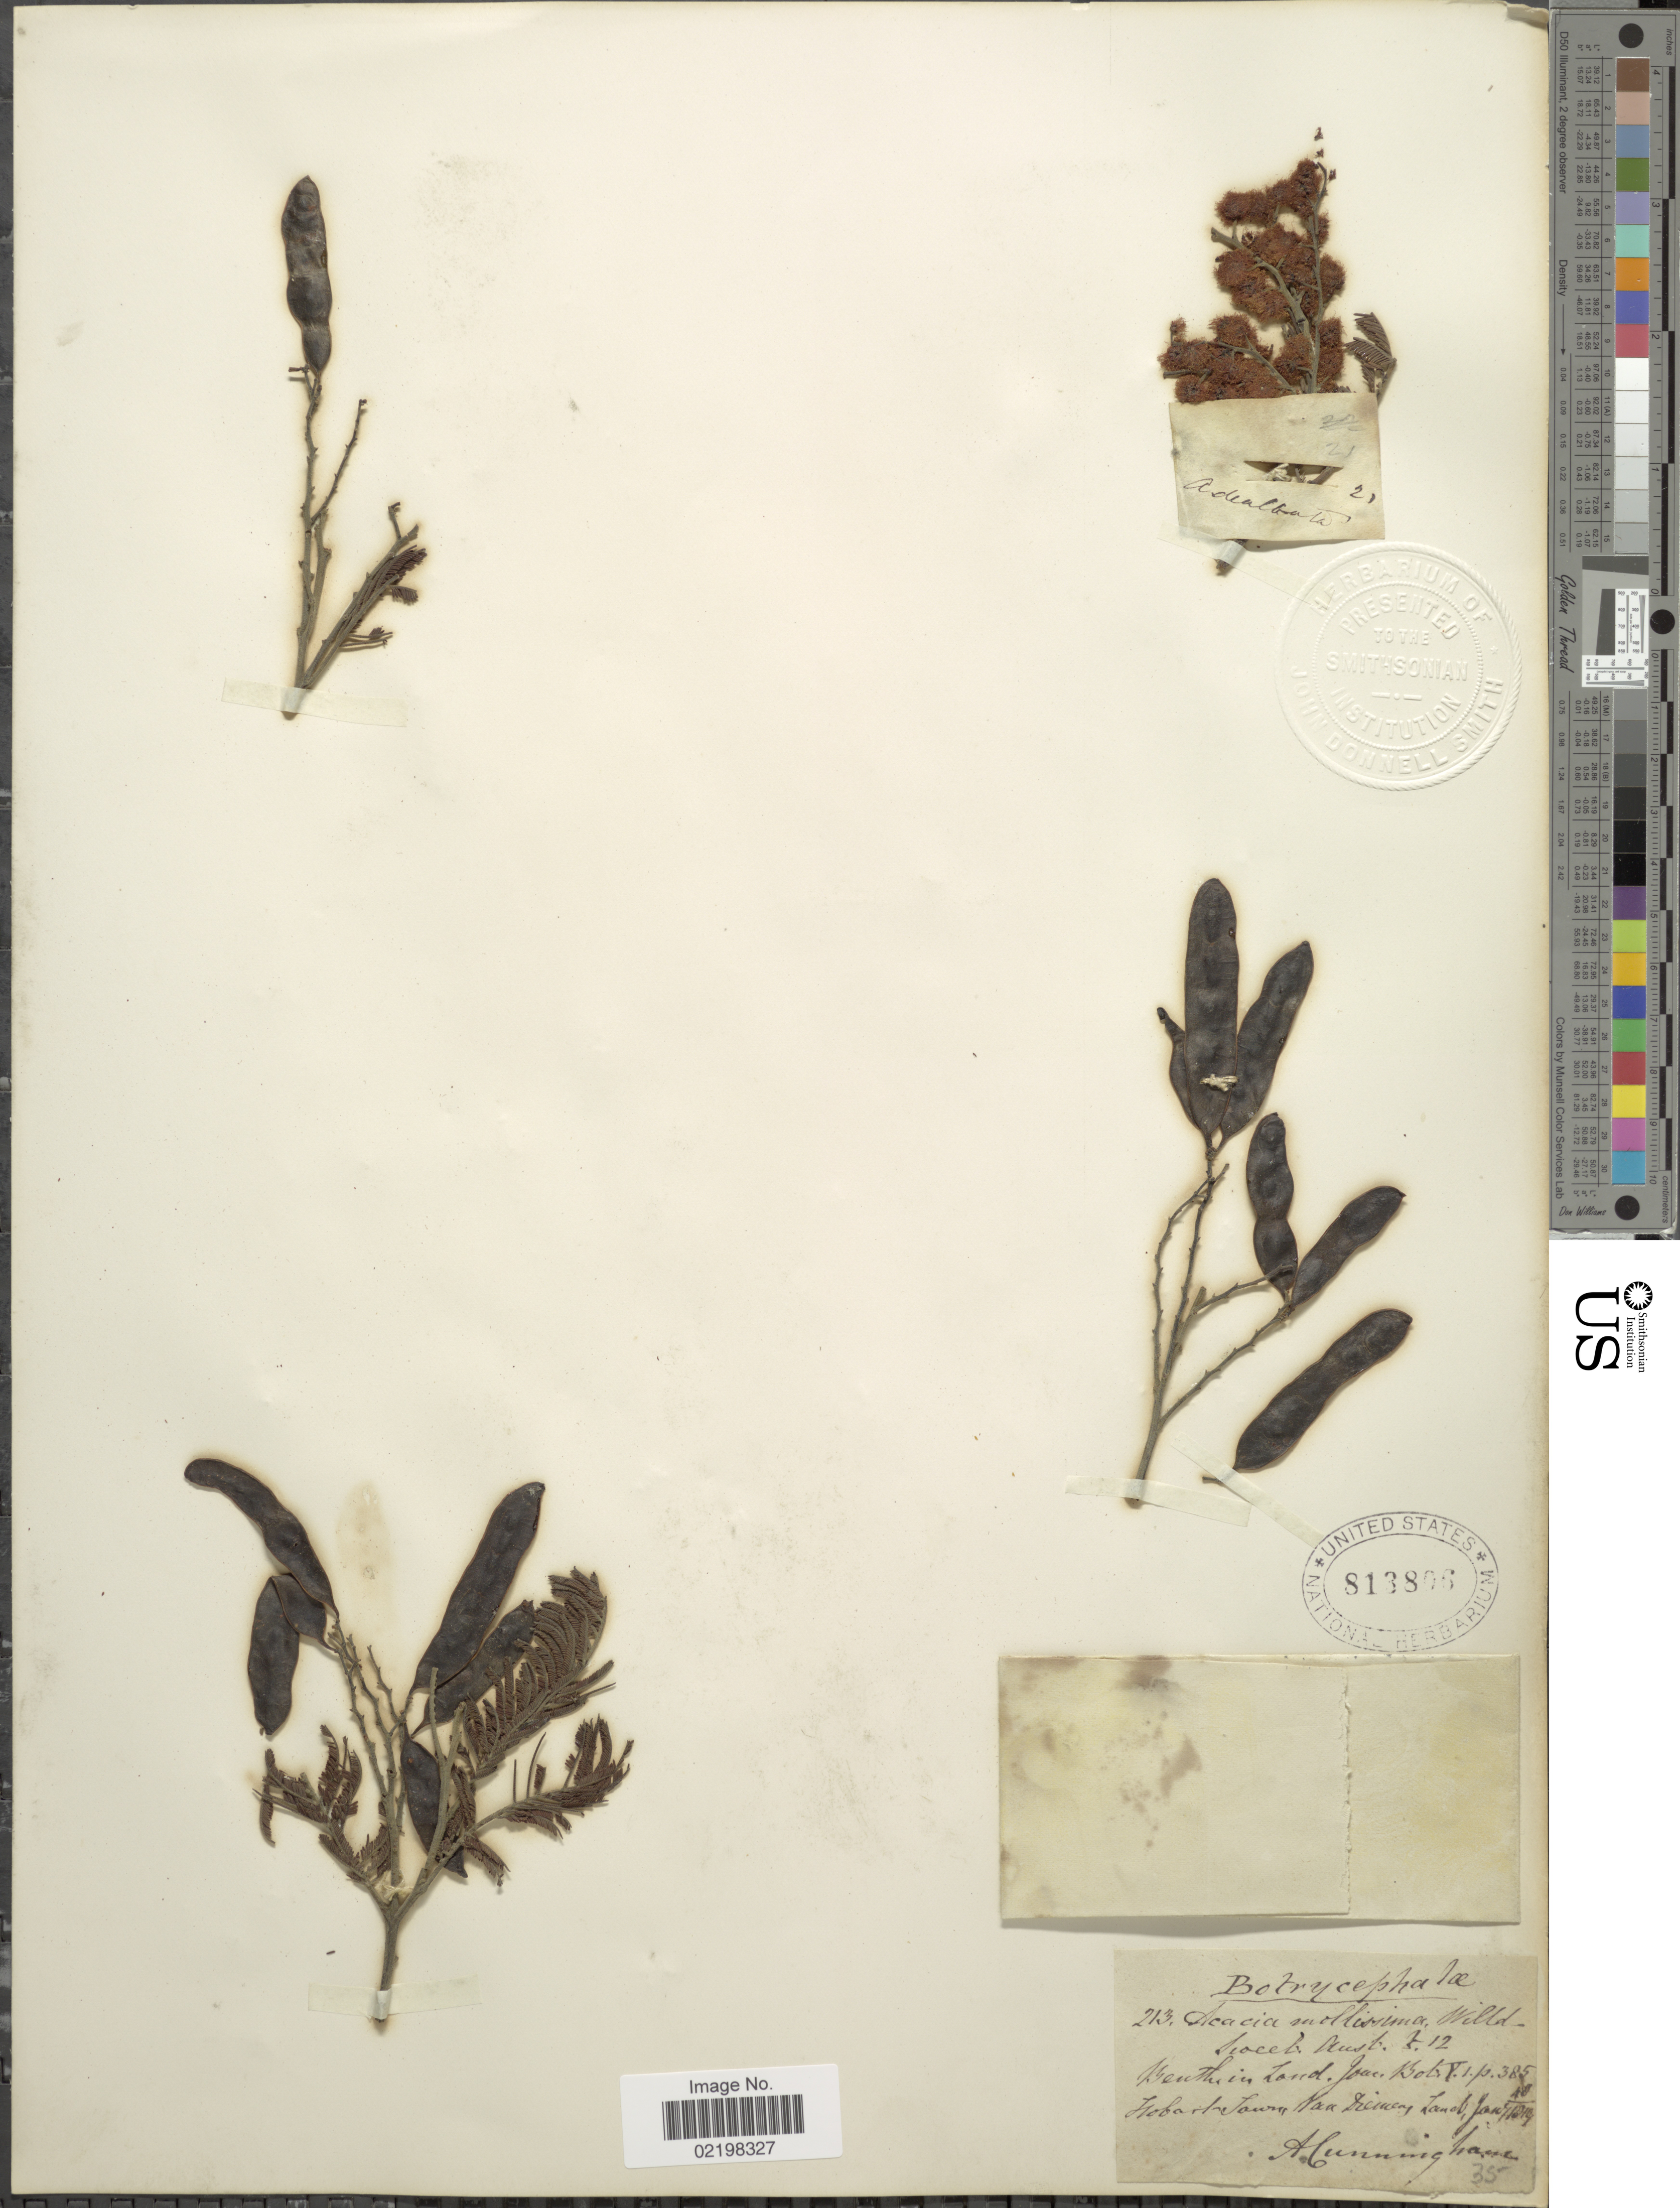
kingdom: Plantae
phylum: Tracheophyta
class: Magnoliopsida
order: Fabales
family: Fabaceae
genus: Acacia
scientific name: Acacia decurrens var. mollis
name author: Lindl.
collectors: A. Cunningham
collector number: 213/35*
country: Australia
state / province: Tasmania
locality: Hobart-town, Van Diemens Land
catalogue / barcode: US 813806